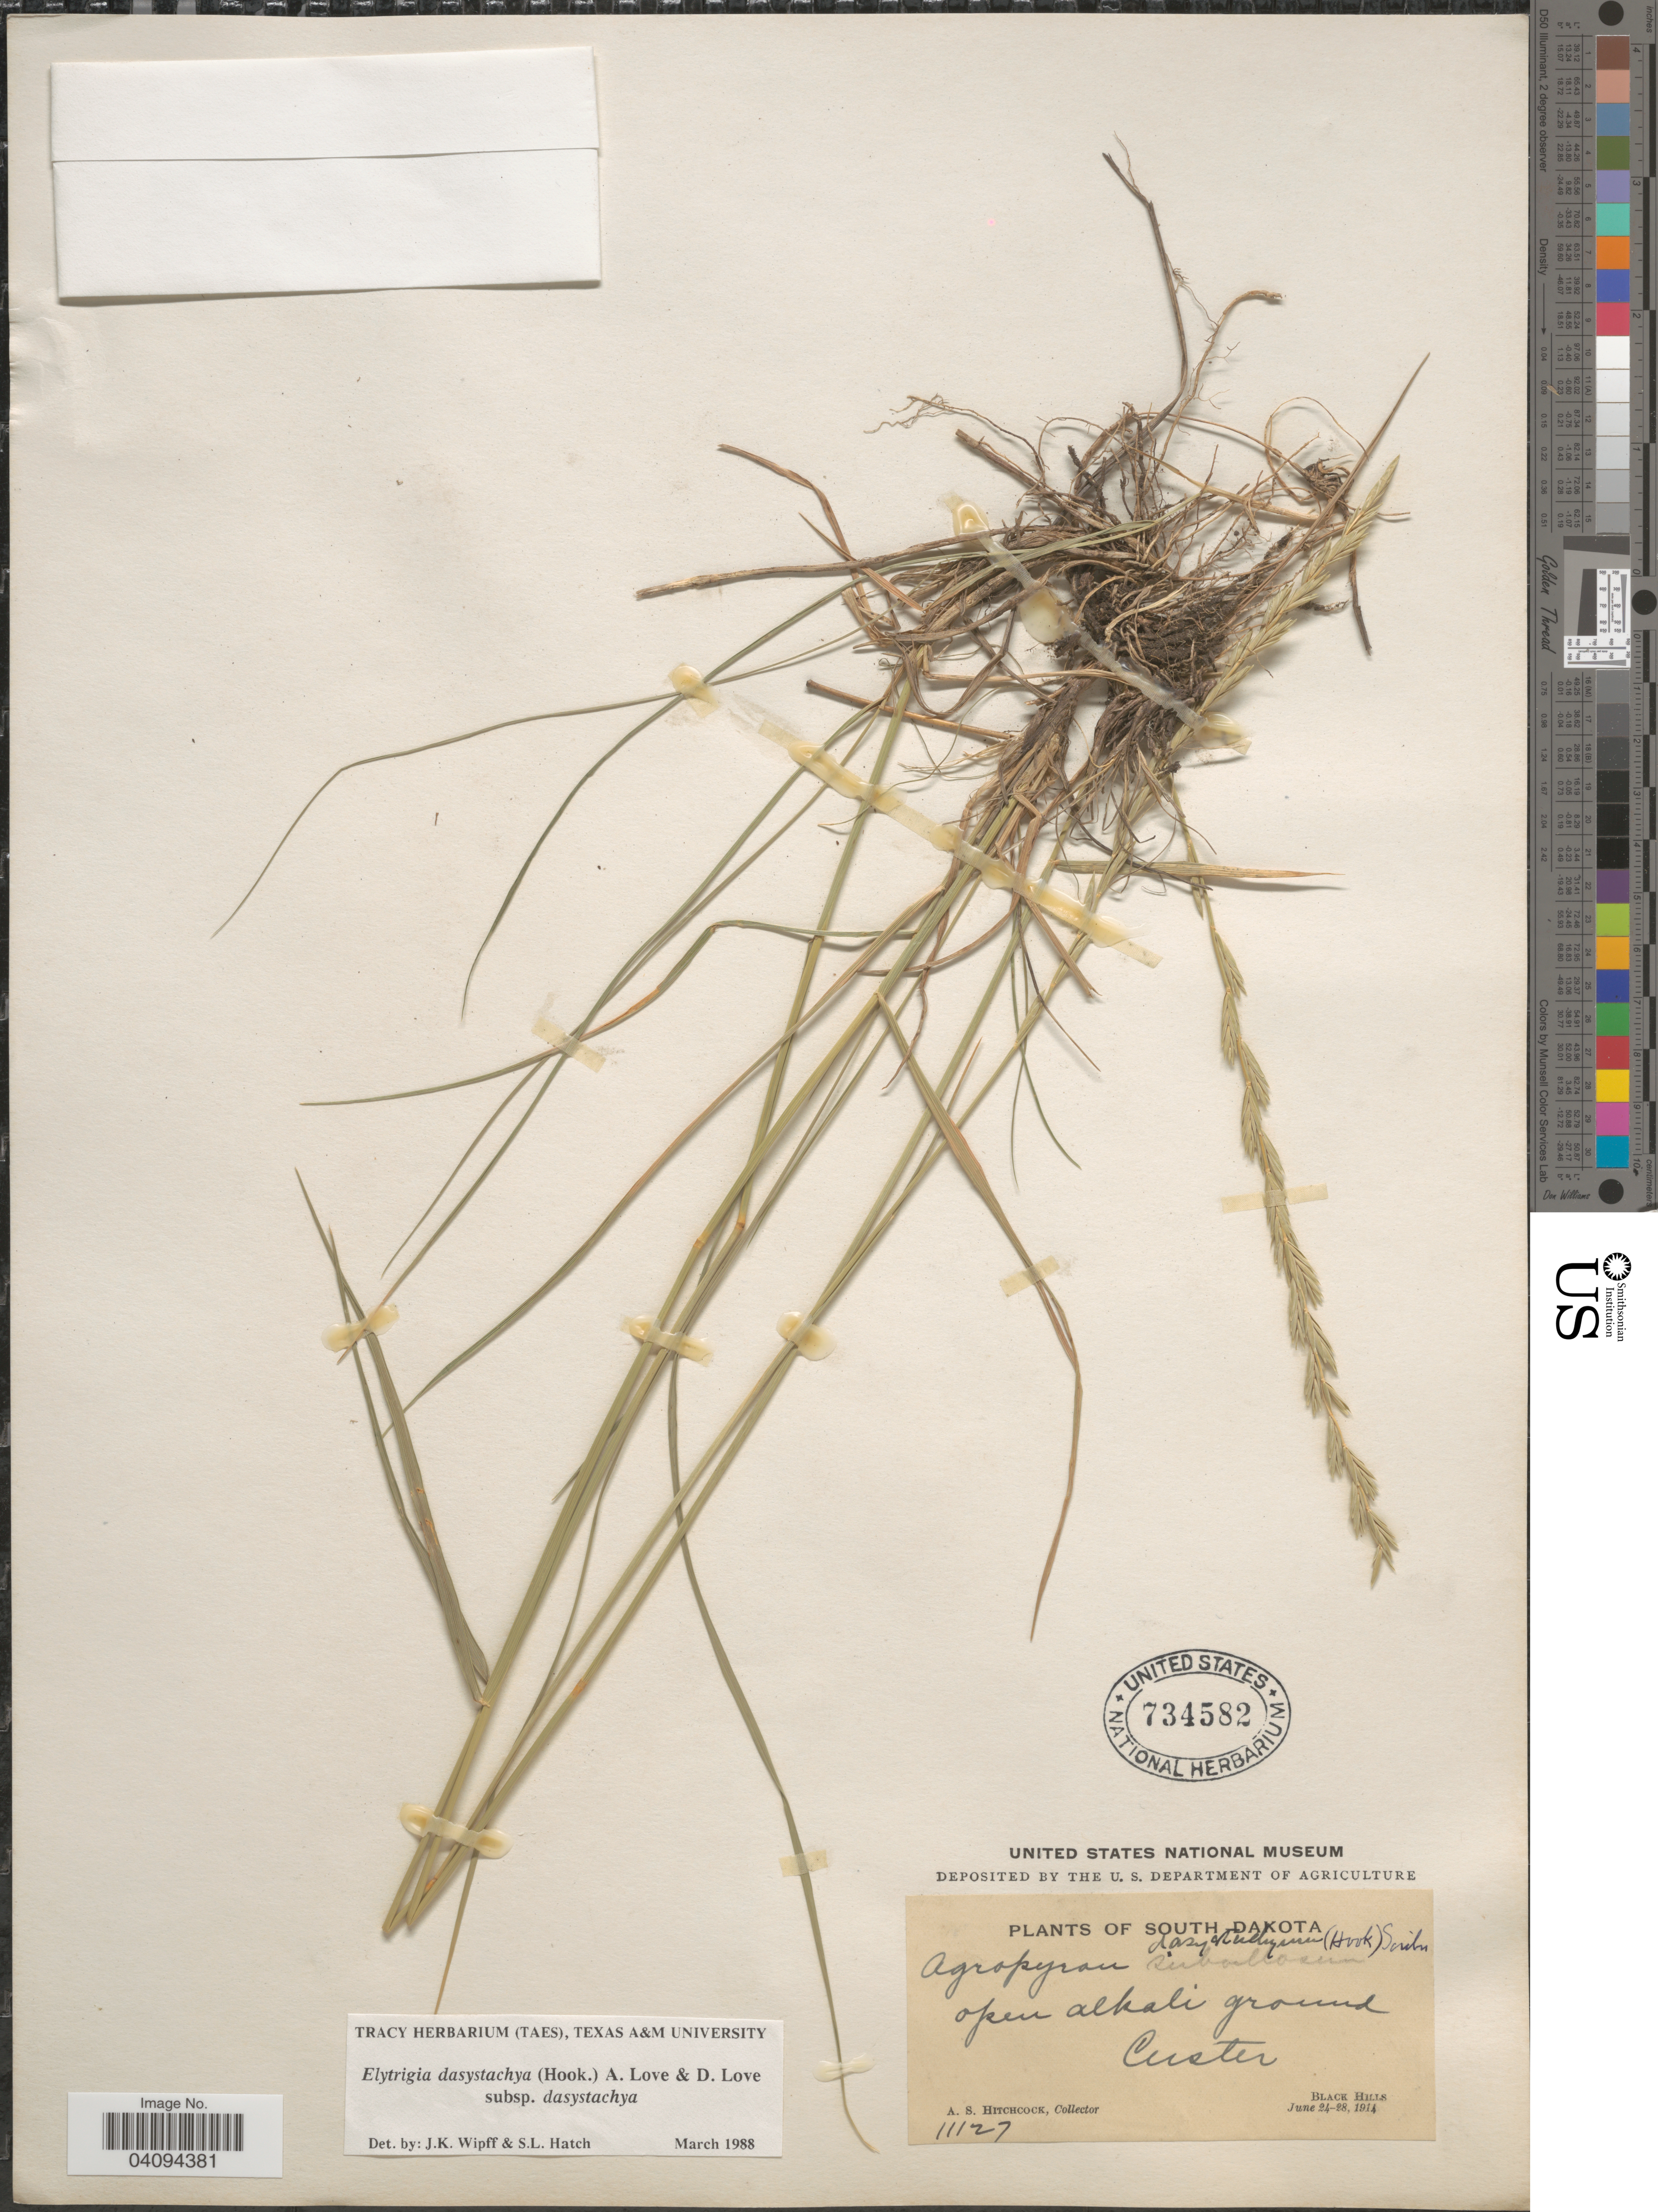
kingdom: Plantae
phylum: Tracheophyta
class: Liliopsida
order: Poales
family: Poaceae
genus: Elymus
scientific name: Elymus lanceolatus subsp. lanceolatus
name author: (Scribn. & J.G. Sm.) Gould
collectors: A. S. Hitchcock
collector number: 11127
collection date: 1914-06-24/1914-06-28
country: United States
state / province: South Dakota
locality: Open alkali ground. Custer. Black Hills.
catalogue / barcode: US 734582